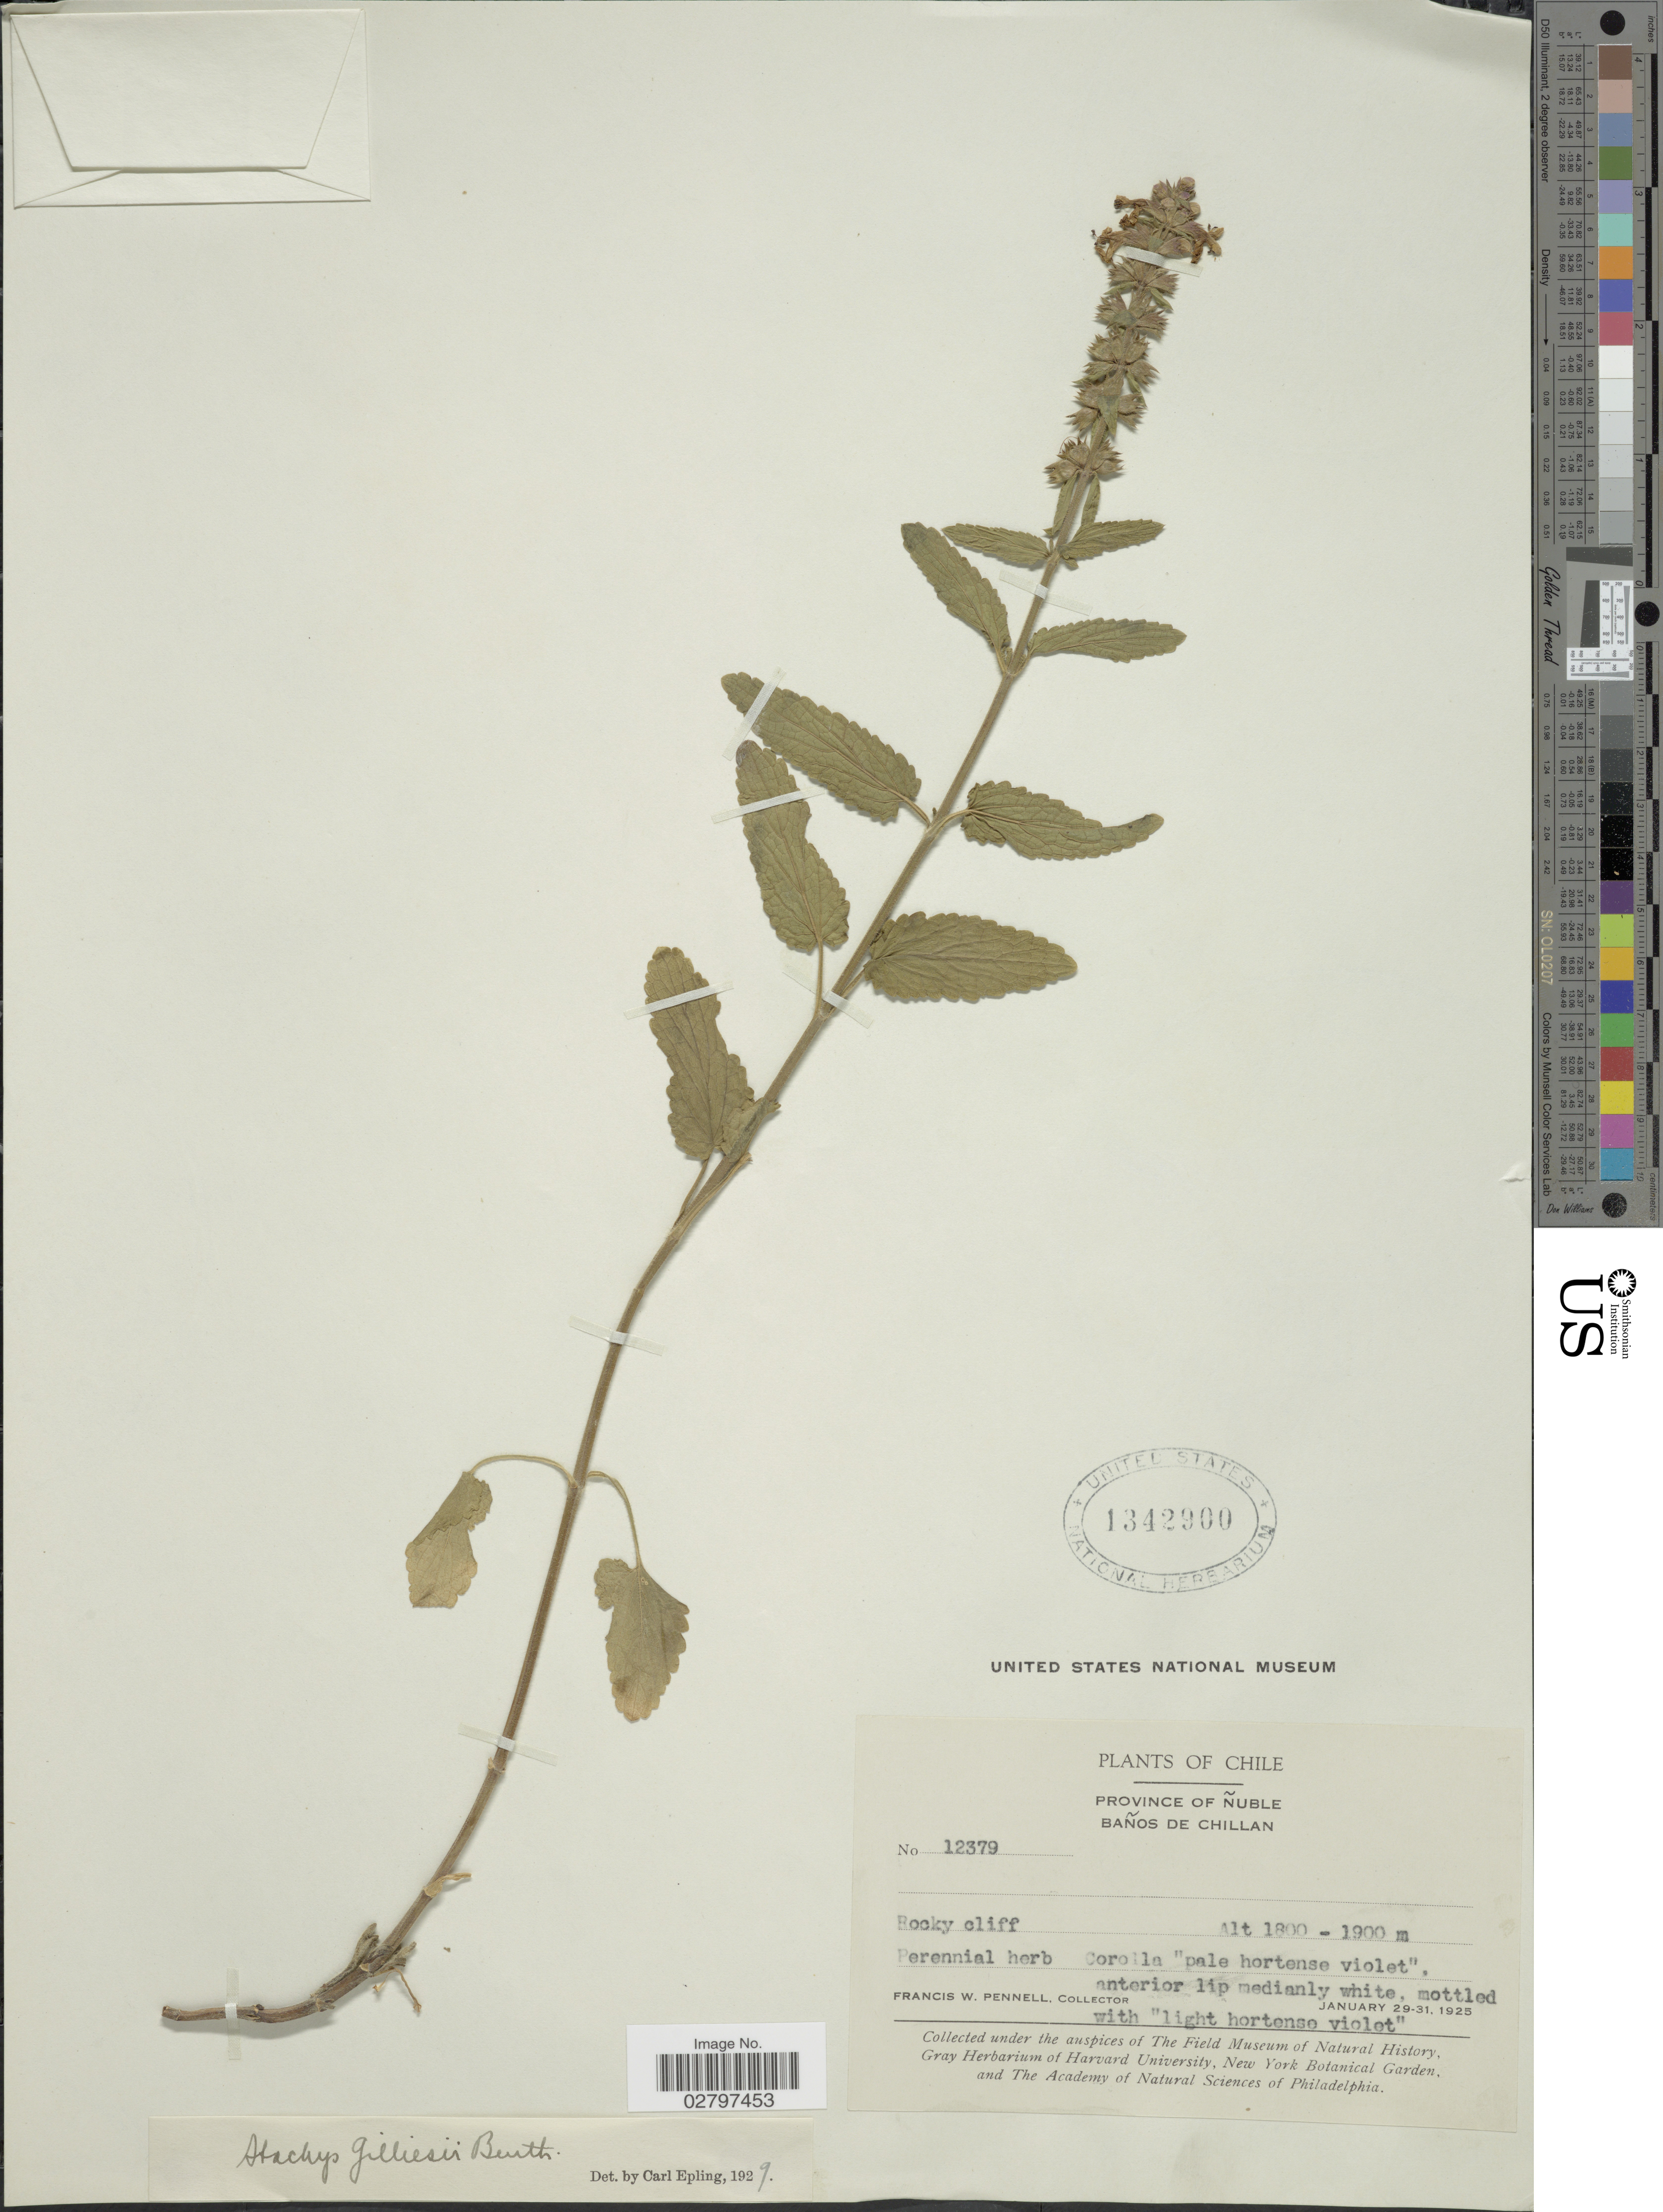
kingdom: Plantae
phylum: Tracheophyta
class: Magnoliopsida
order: Lamiales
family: Lamiaceae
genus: Stachys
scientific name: Stachys gilliesii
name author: Benth.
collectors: F. W. Pennell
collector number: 12379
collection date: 1925-01-29/1925-01-31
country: Chile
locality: Province of Ñuble, Baños de Chillan.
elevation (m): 1800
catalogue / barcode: US 1342900